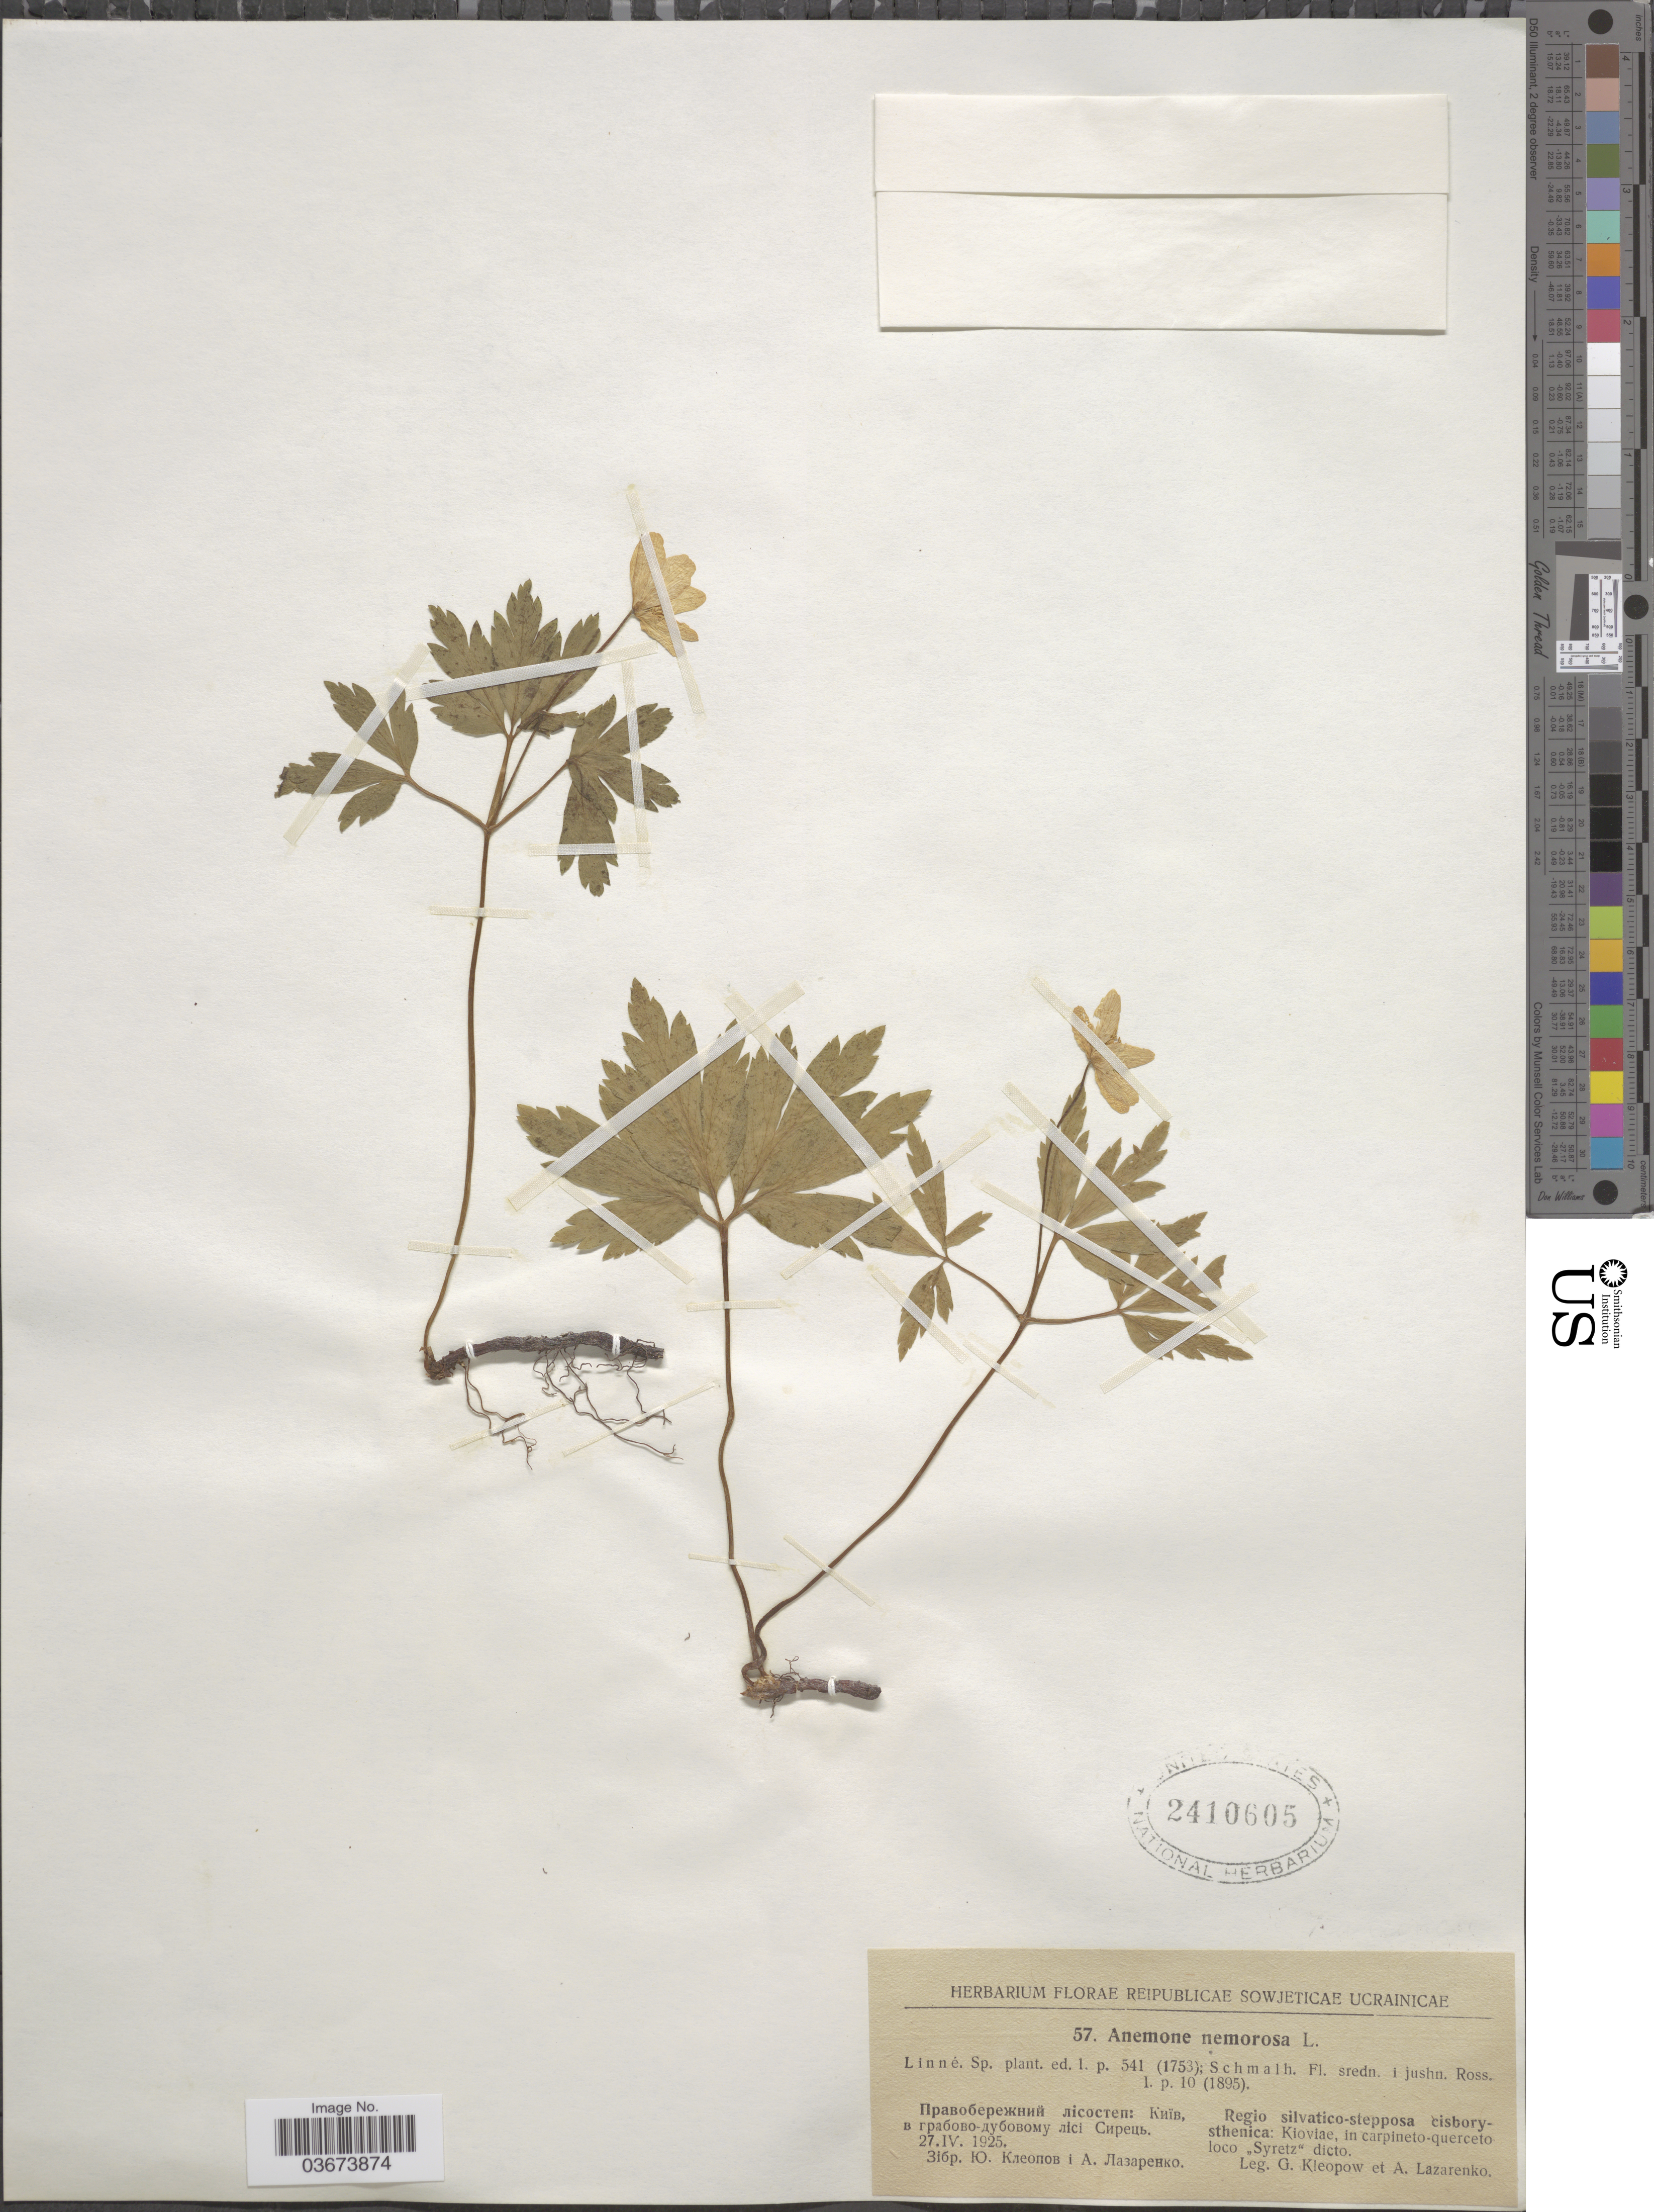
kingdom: Plantae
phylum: Tracheophyta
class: Magnoliopsida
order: Ranunculales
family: Ranunculaceae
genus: Anemone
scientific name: Anemone nemorosa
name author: L.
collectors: G. Kleopow & A. Lazarenko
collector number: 57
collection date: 1925-04-27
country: Ukraine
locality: Regio silvatico-stepposa cisborysthenica: Kioviae, in carpineto-querceto loco "Syretz" dicto.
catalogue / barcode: US 2410605